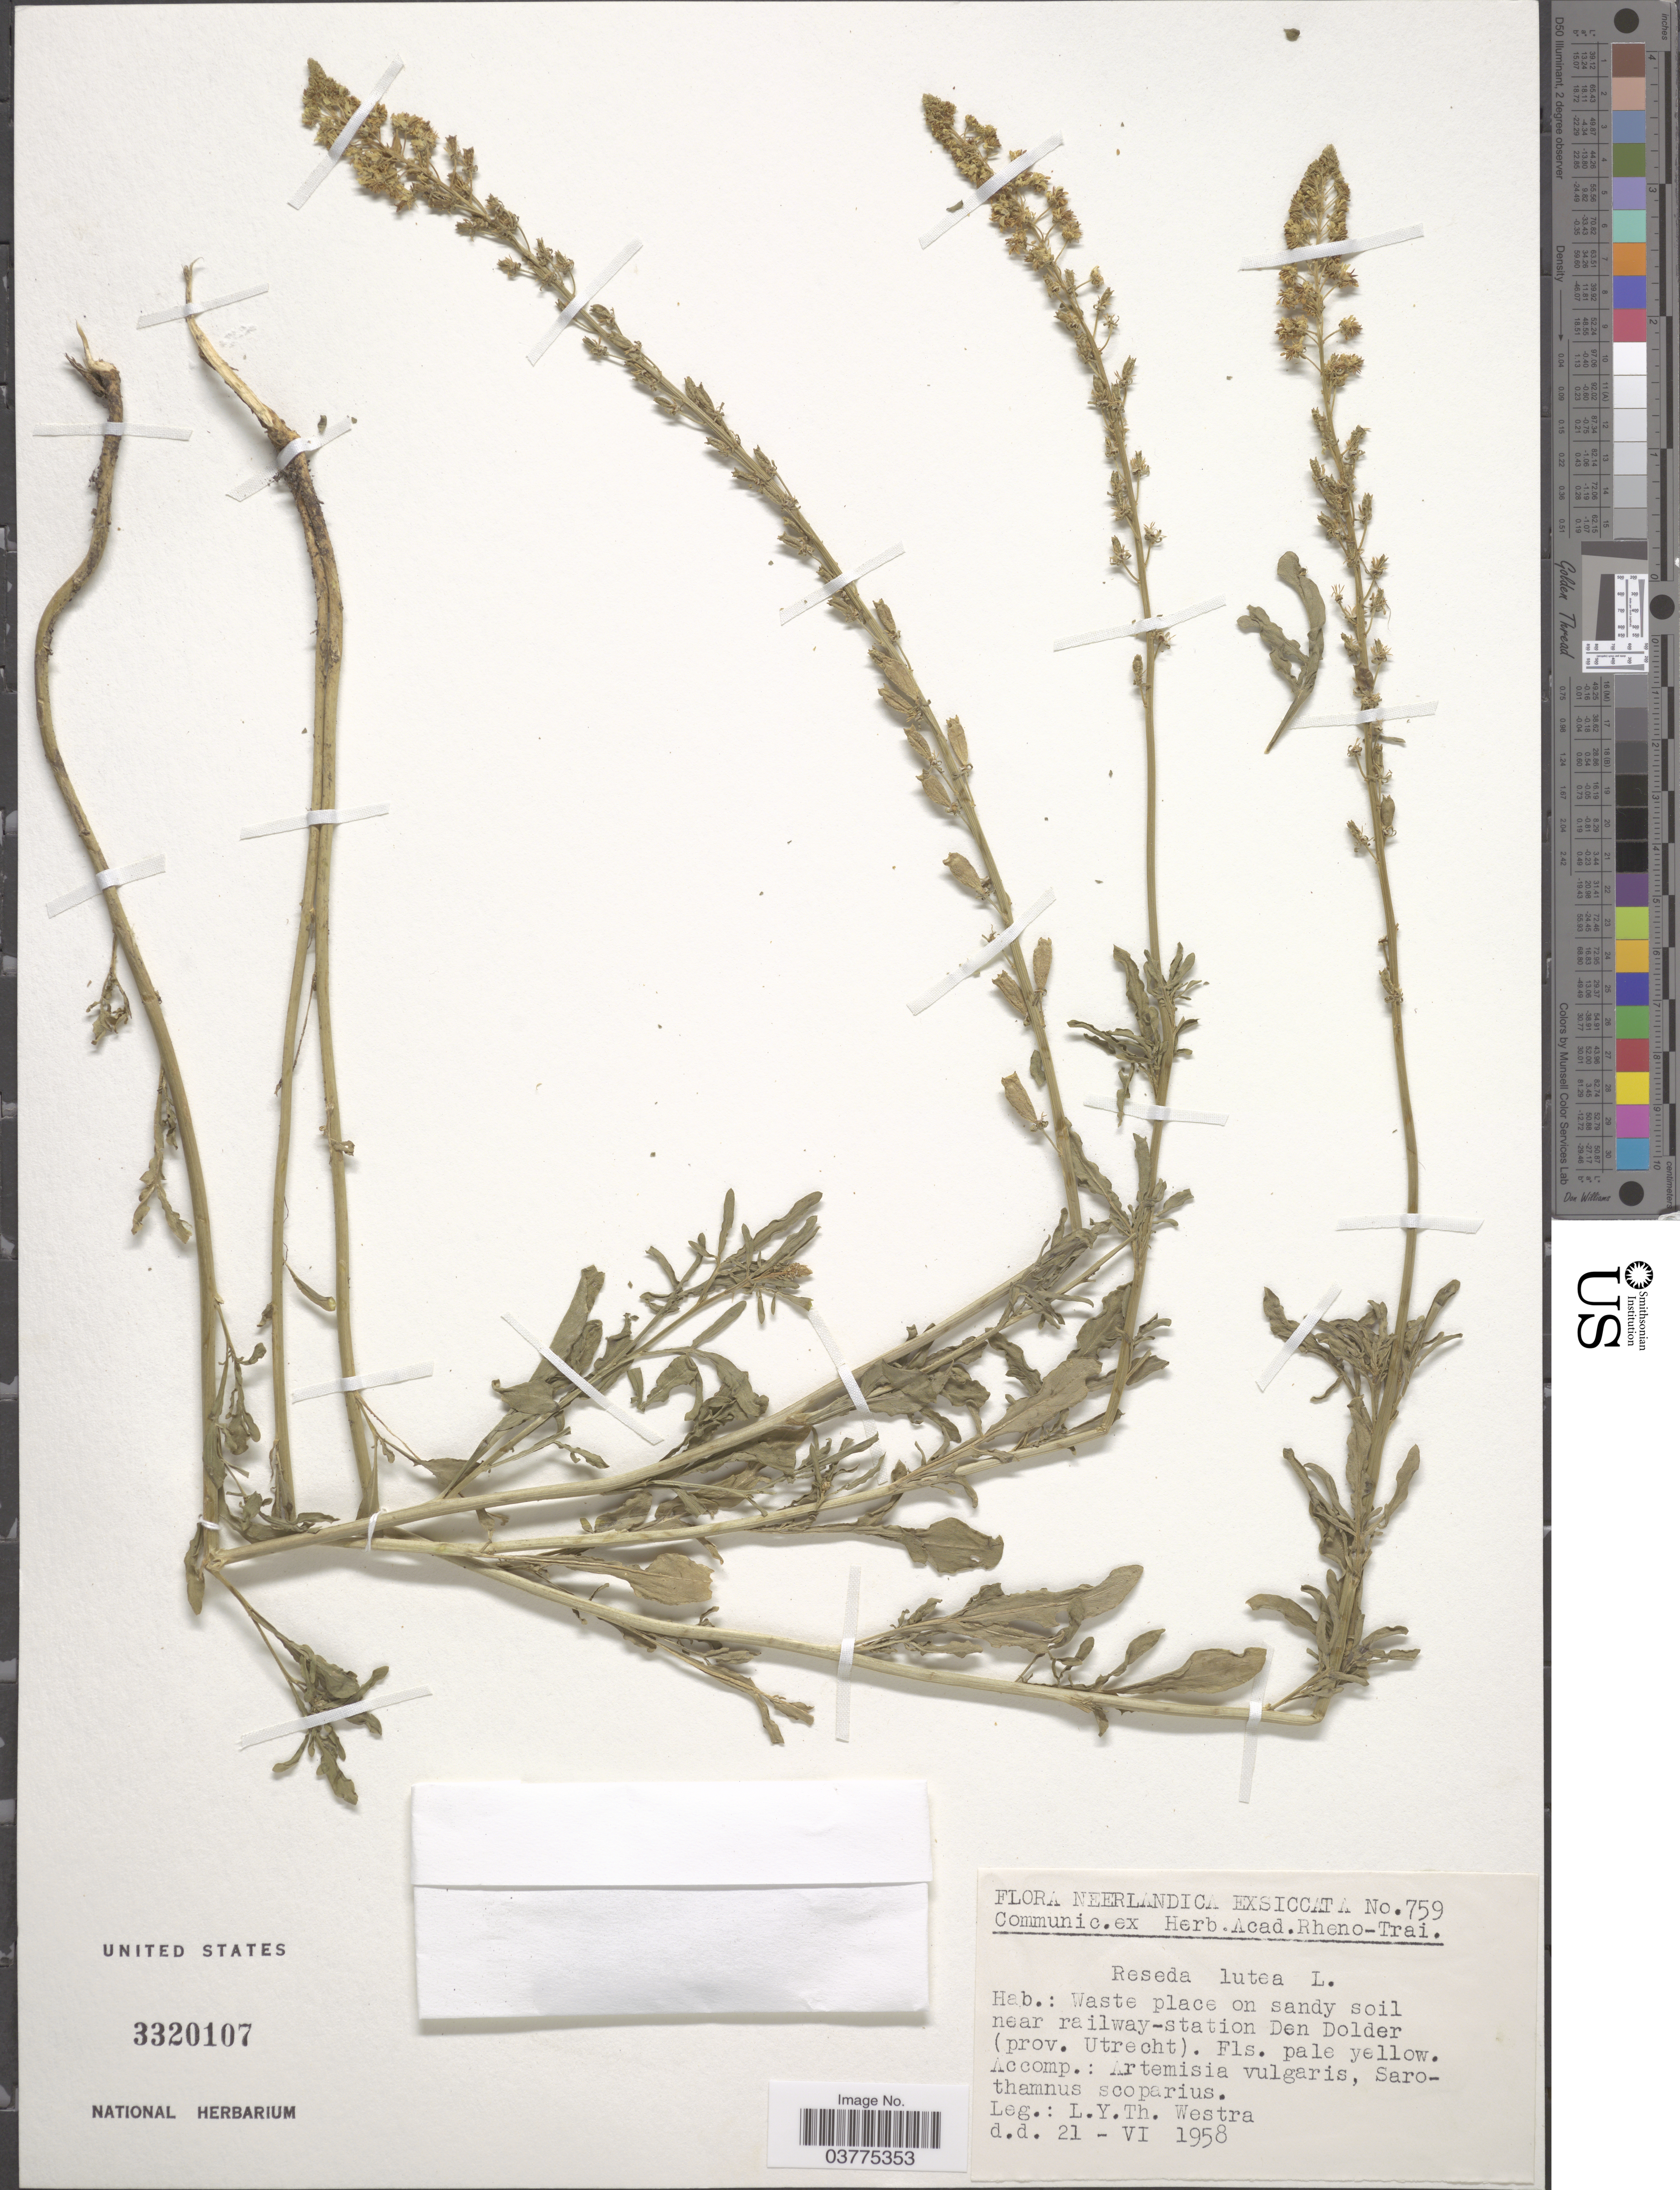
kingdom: Plantae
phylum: Tracheophyta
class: Magnoliopsida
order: Brassicales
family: Resedaceae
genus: Reseda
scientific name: Reseda luteola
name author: L.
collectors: L. Y. T. Westra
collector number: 759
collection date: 1958-06-21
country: Netherlands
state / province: Utrecht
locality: Near railway-station Den Dolder.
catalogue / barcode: US 3320107